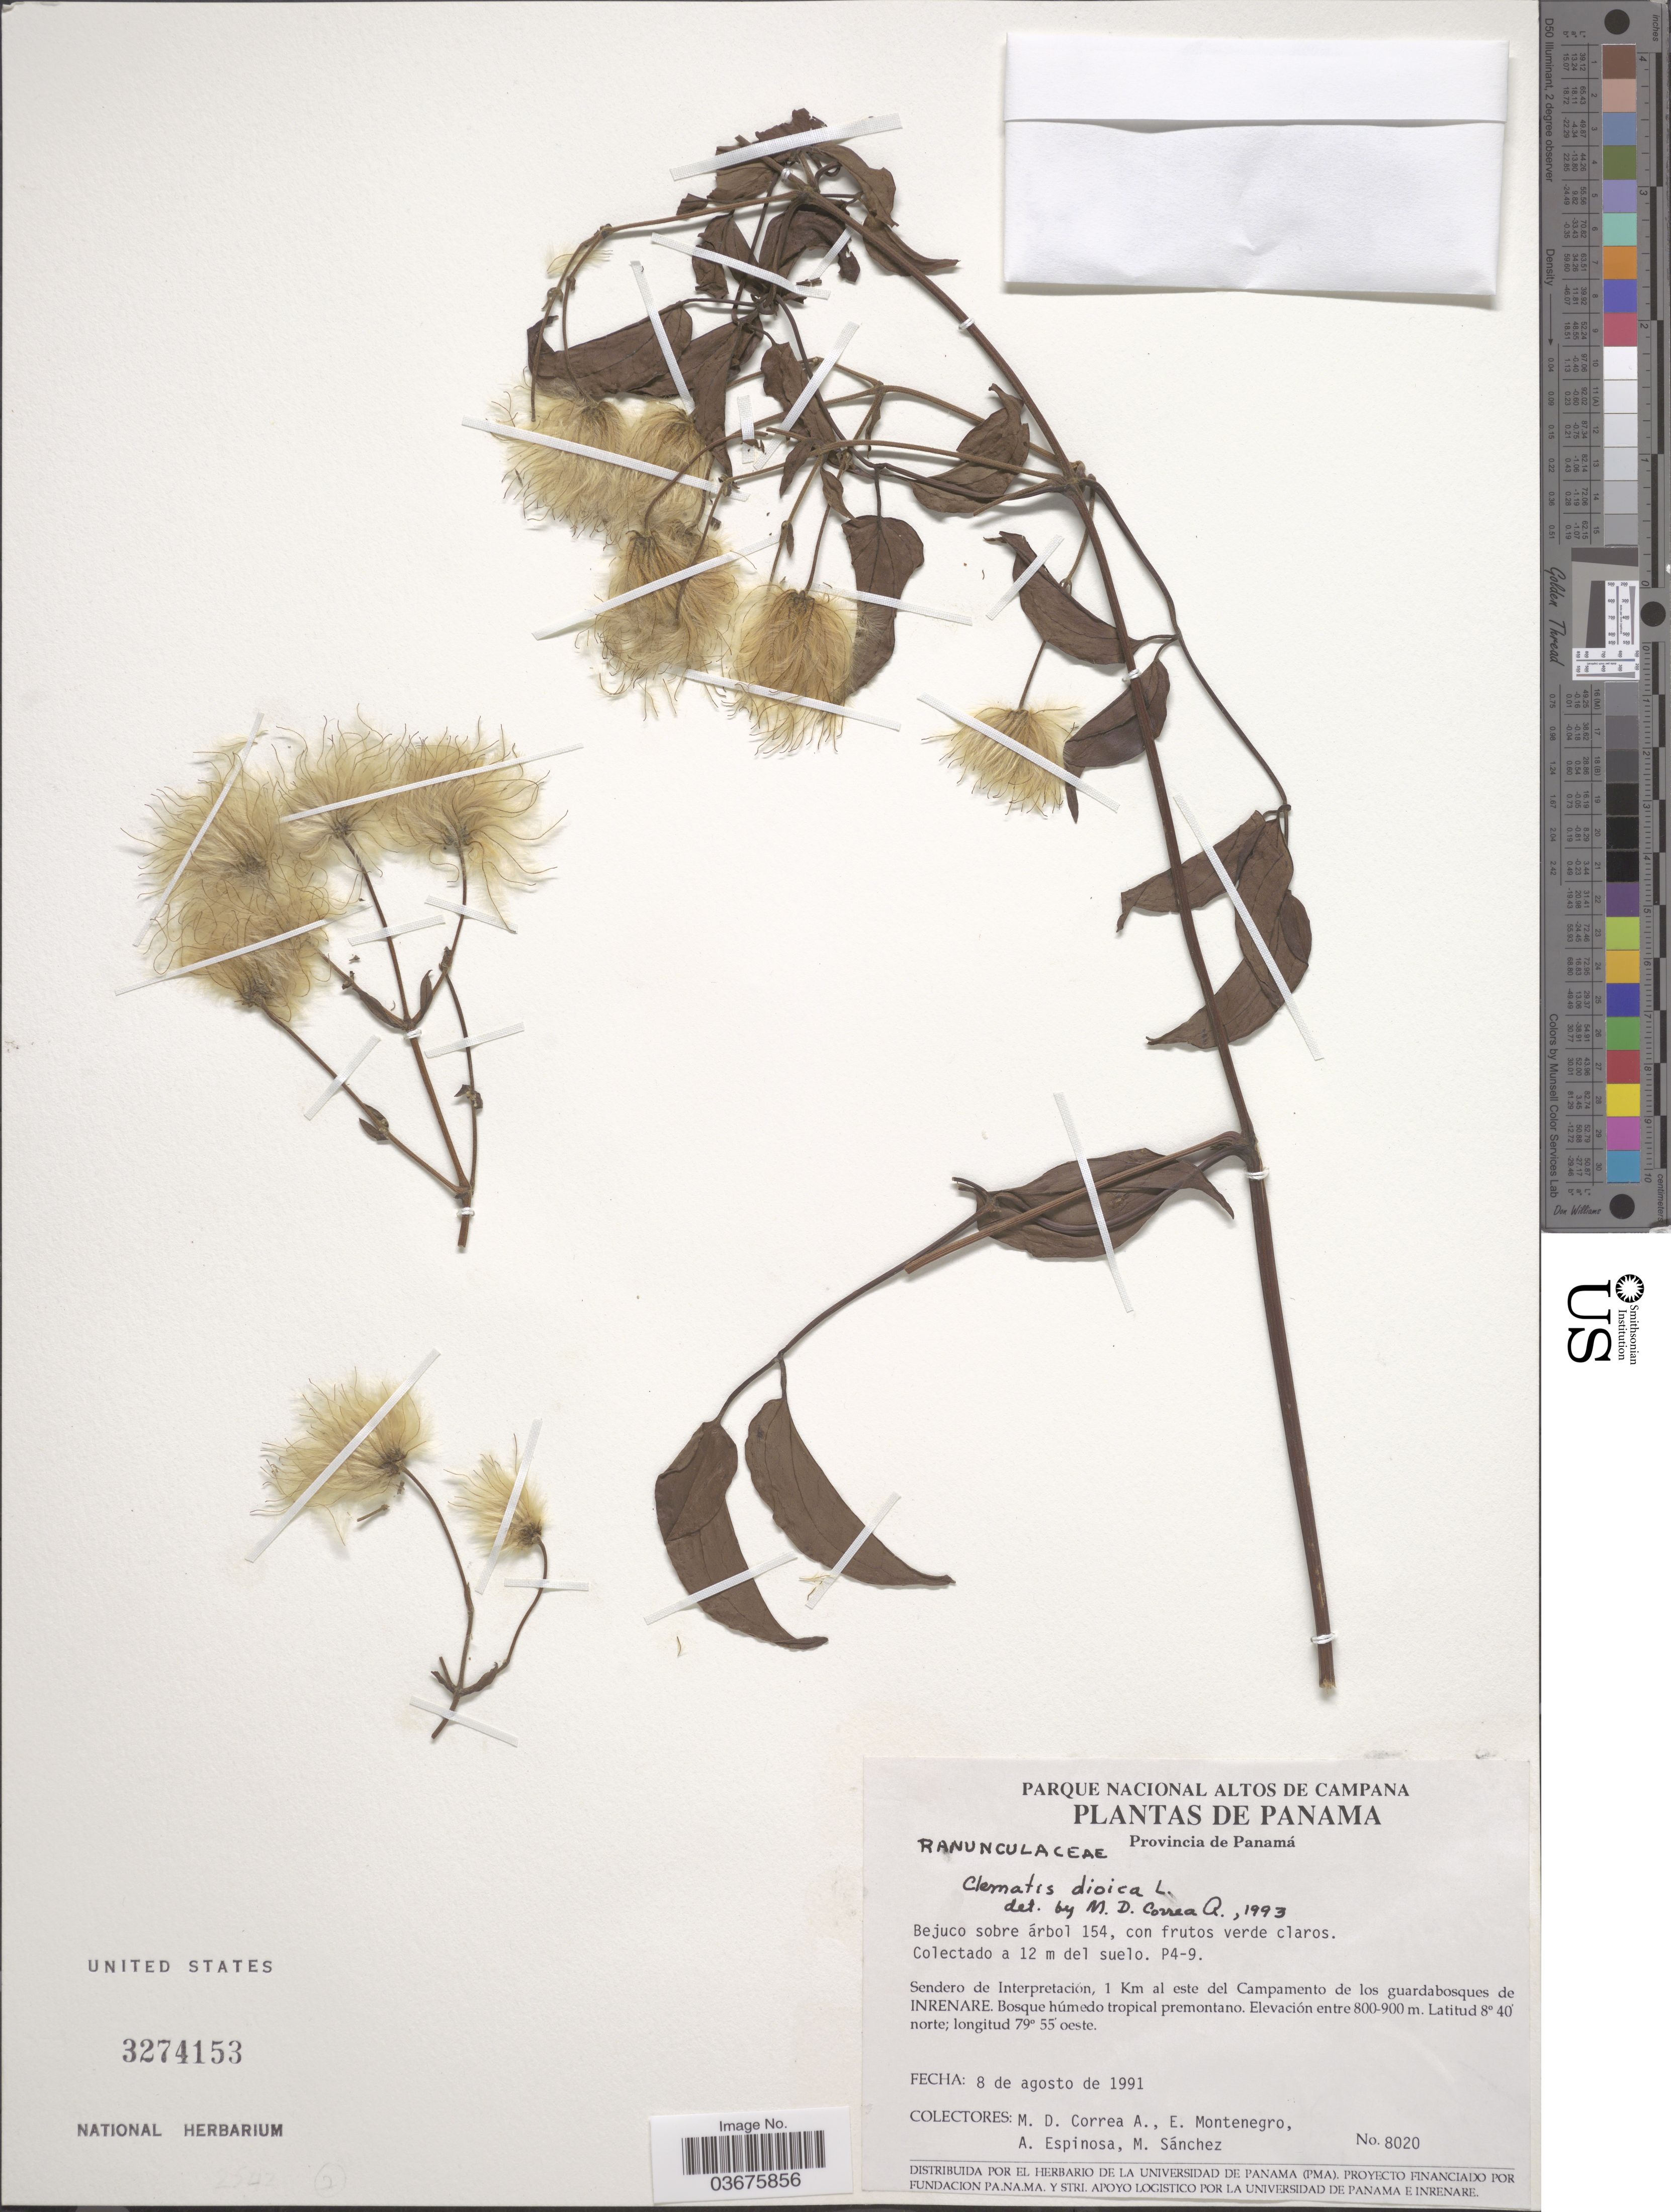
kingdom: Plantae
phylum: Tracheophyta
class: Magnoliopsida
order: Ranunculales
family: Ranunculaceae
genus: Clematis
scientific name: Clematis dioica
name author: L.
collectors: M. D. Corrêa-A., E. Montenegro, A. Espinosa & M. Sánchez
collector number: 8020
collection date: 1991-08-08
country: Panama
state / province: Panamá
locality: Parque Nacional Altos de Campana. Sendero de Interpretación, 1 Km al este del Campamento de los guardabosques de Inrenare. Bosque húmedo tropical premontano.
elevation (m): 800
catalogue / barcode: US 3274153